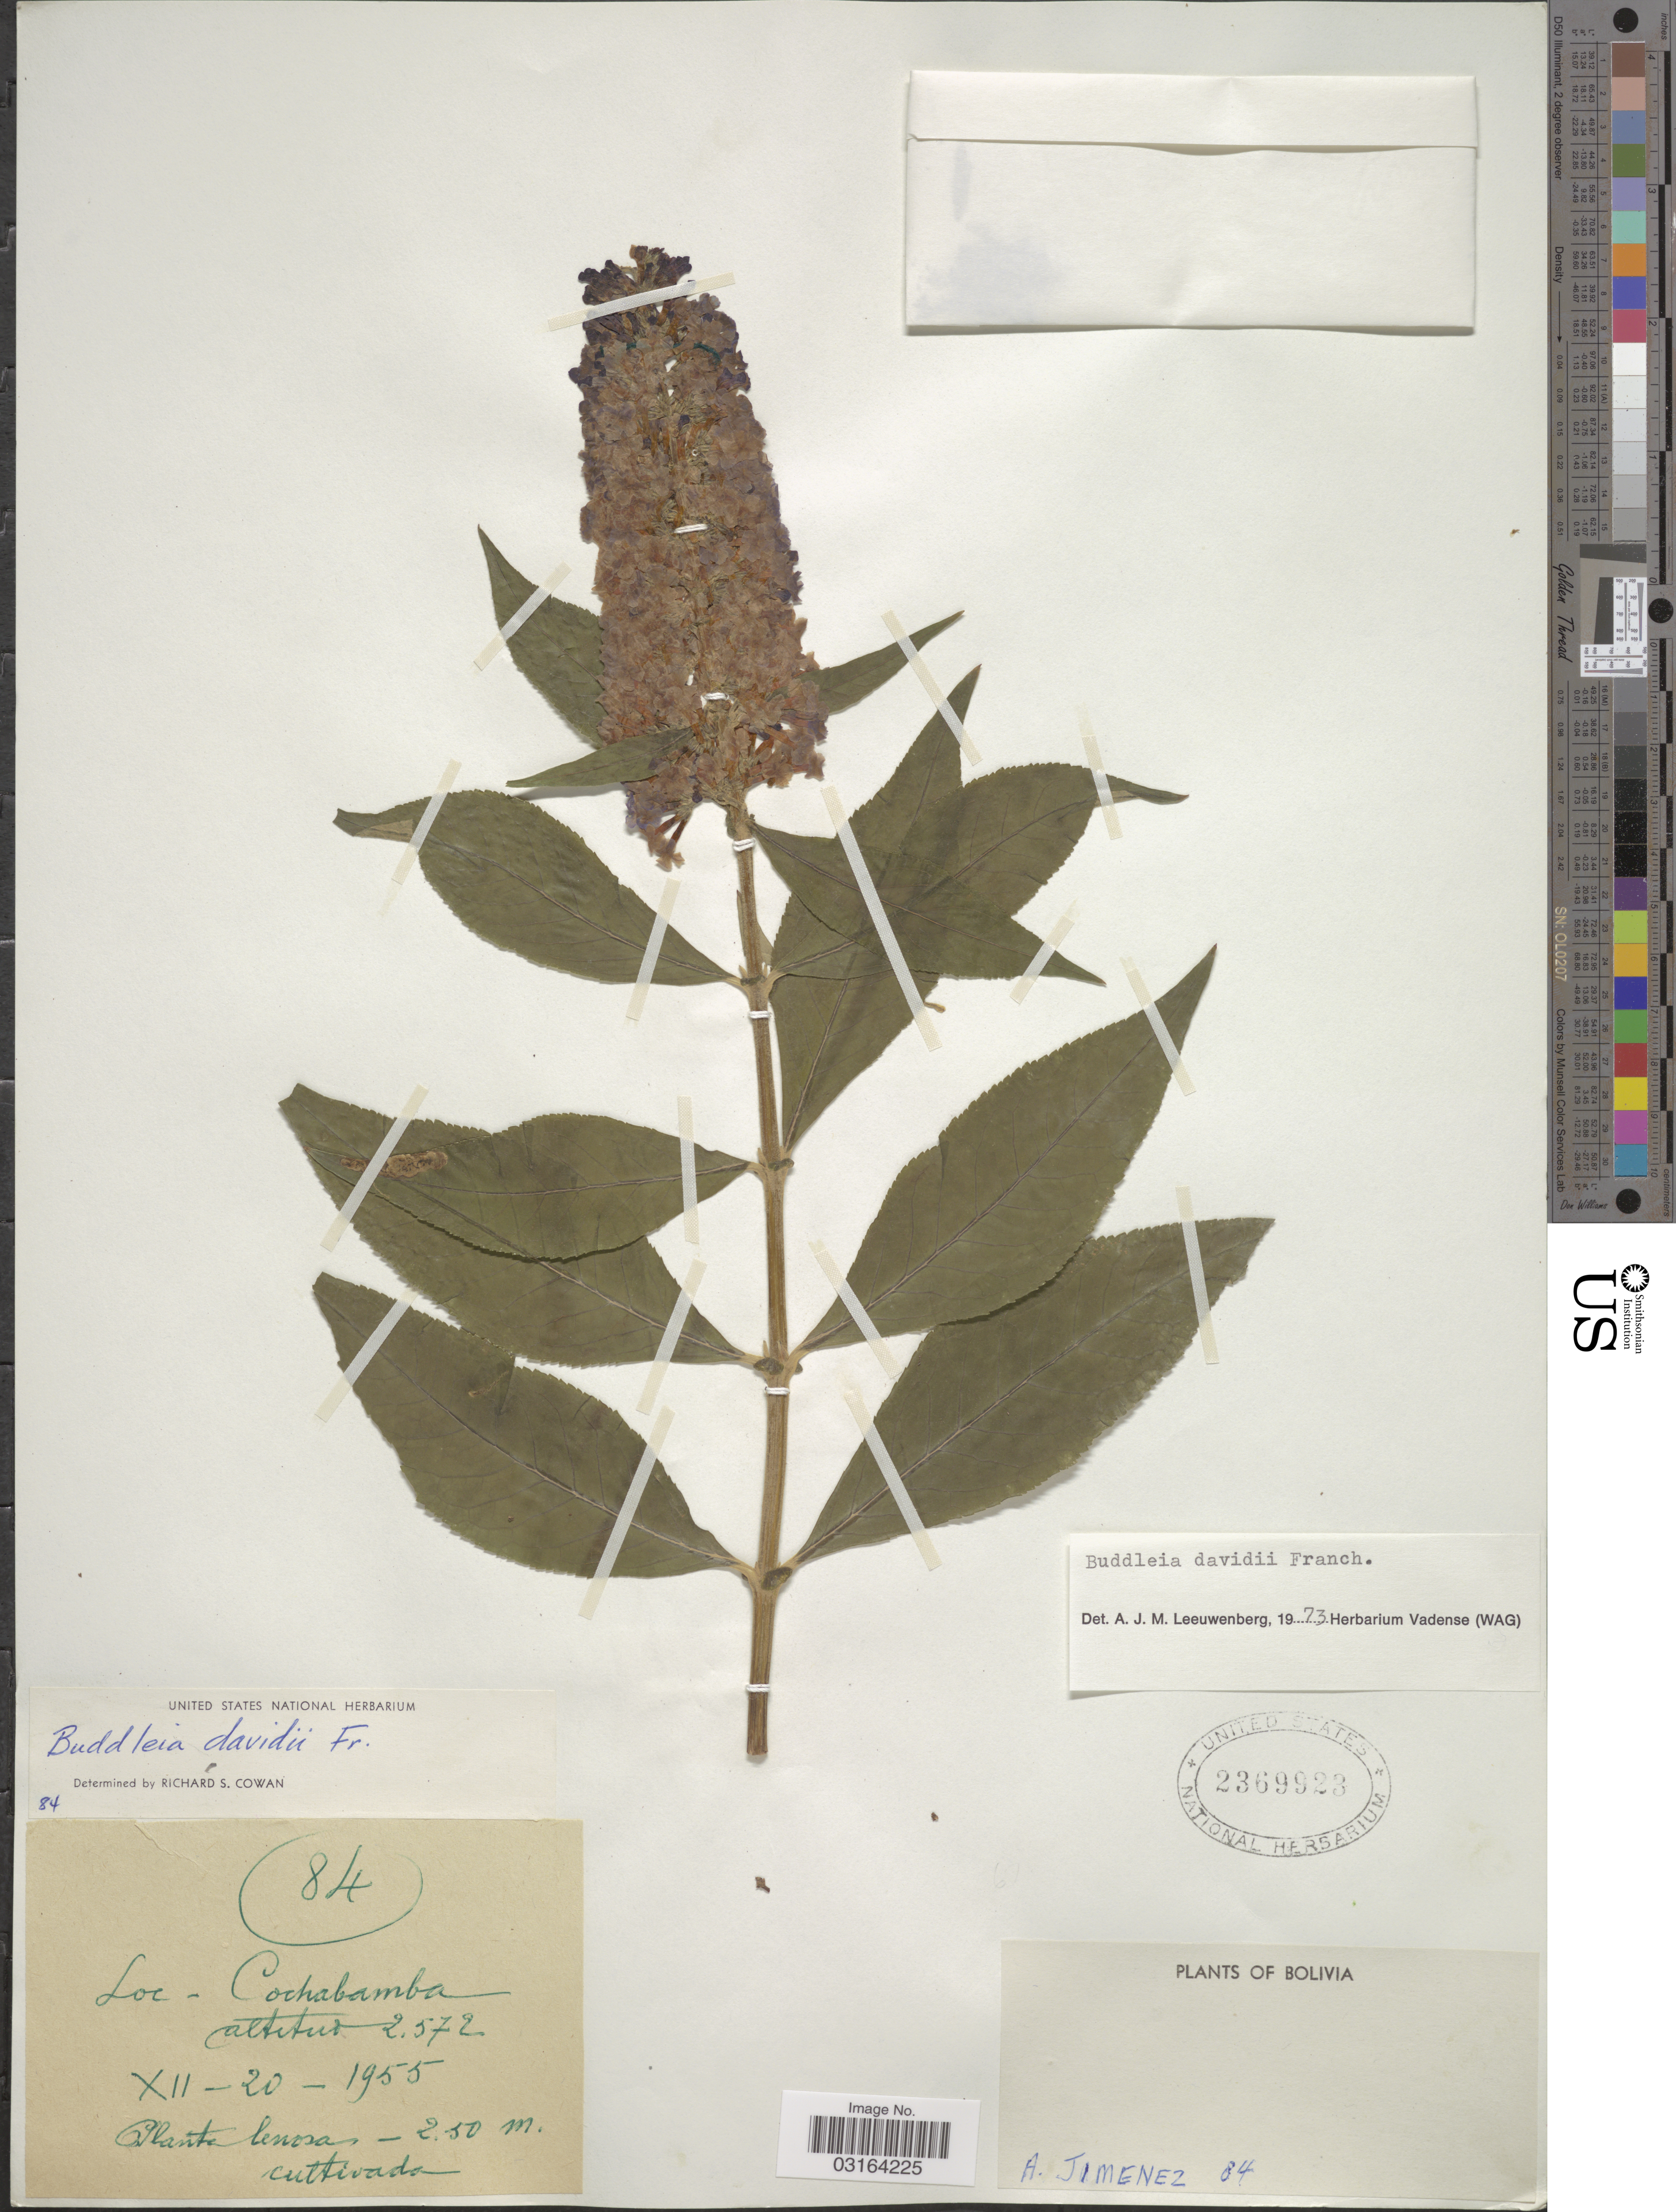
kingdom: Plantae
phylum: Tracheophyta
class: Magnoliopsida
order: Lamiales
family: Scrophulariaceae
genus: Buddleja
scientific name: Buddleja davidii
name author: Franch.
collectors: A. Jimenez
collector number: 84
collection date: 1955-12-20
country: Bolivia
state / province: Cochabamba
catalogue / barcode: US 2369923